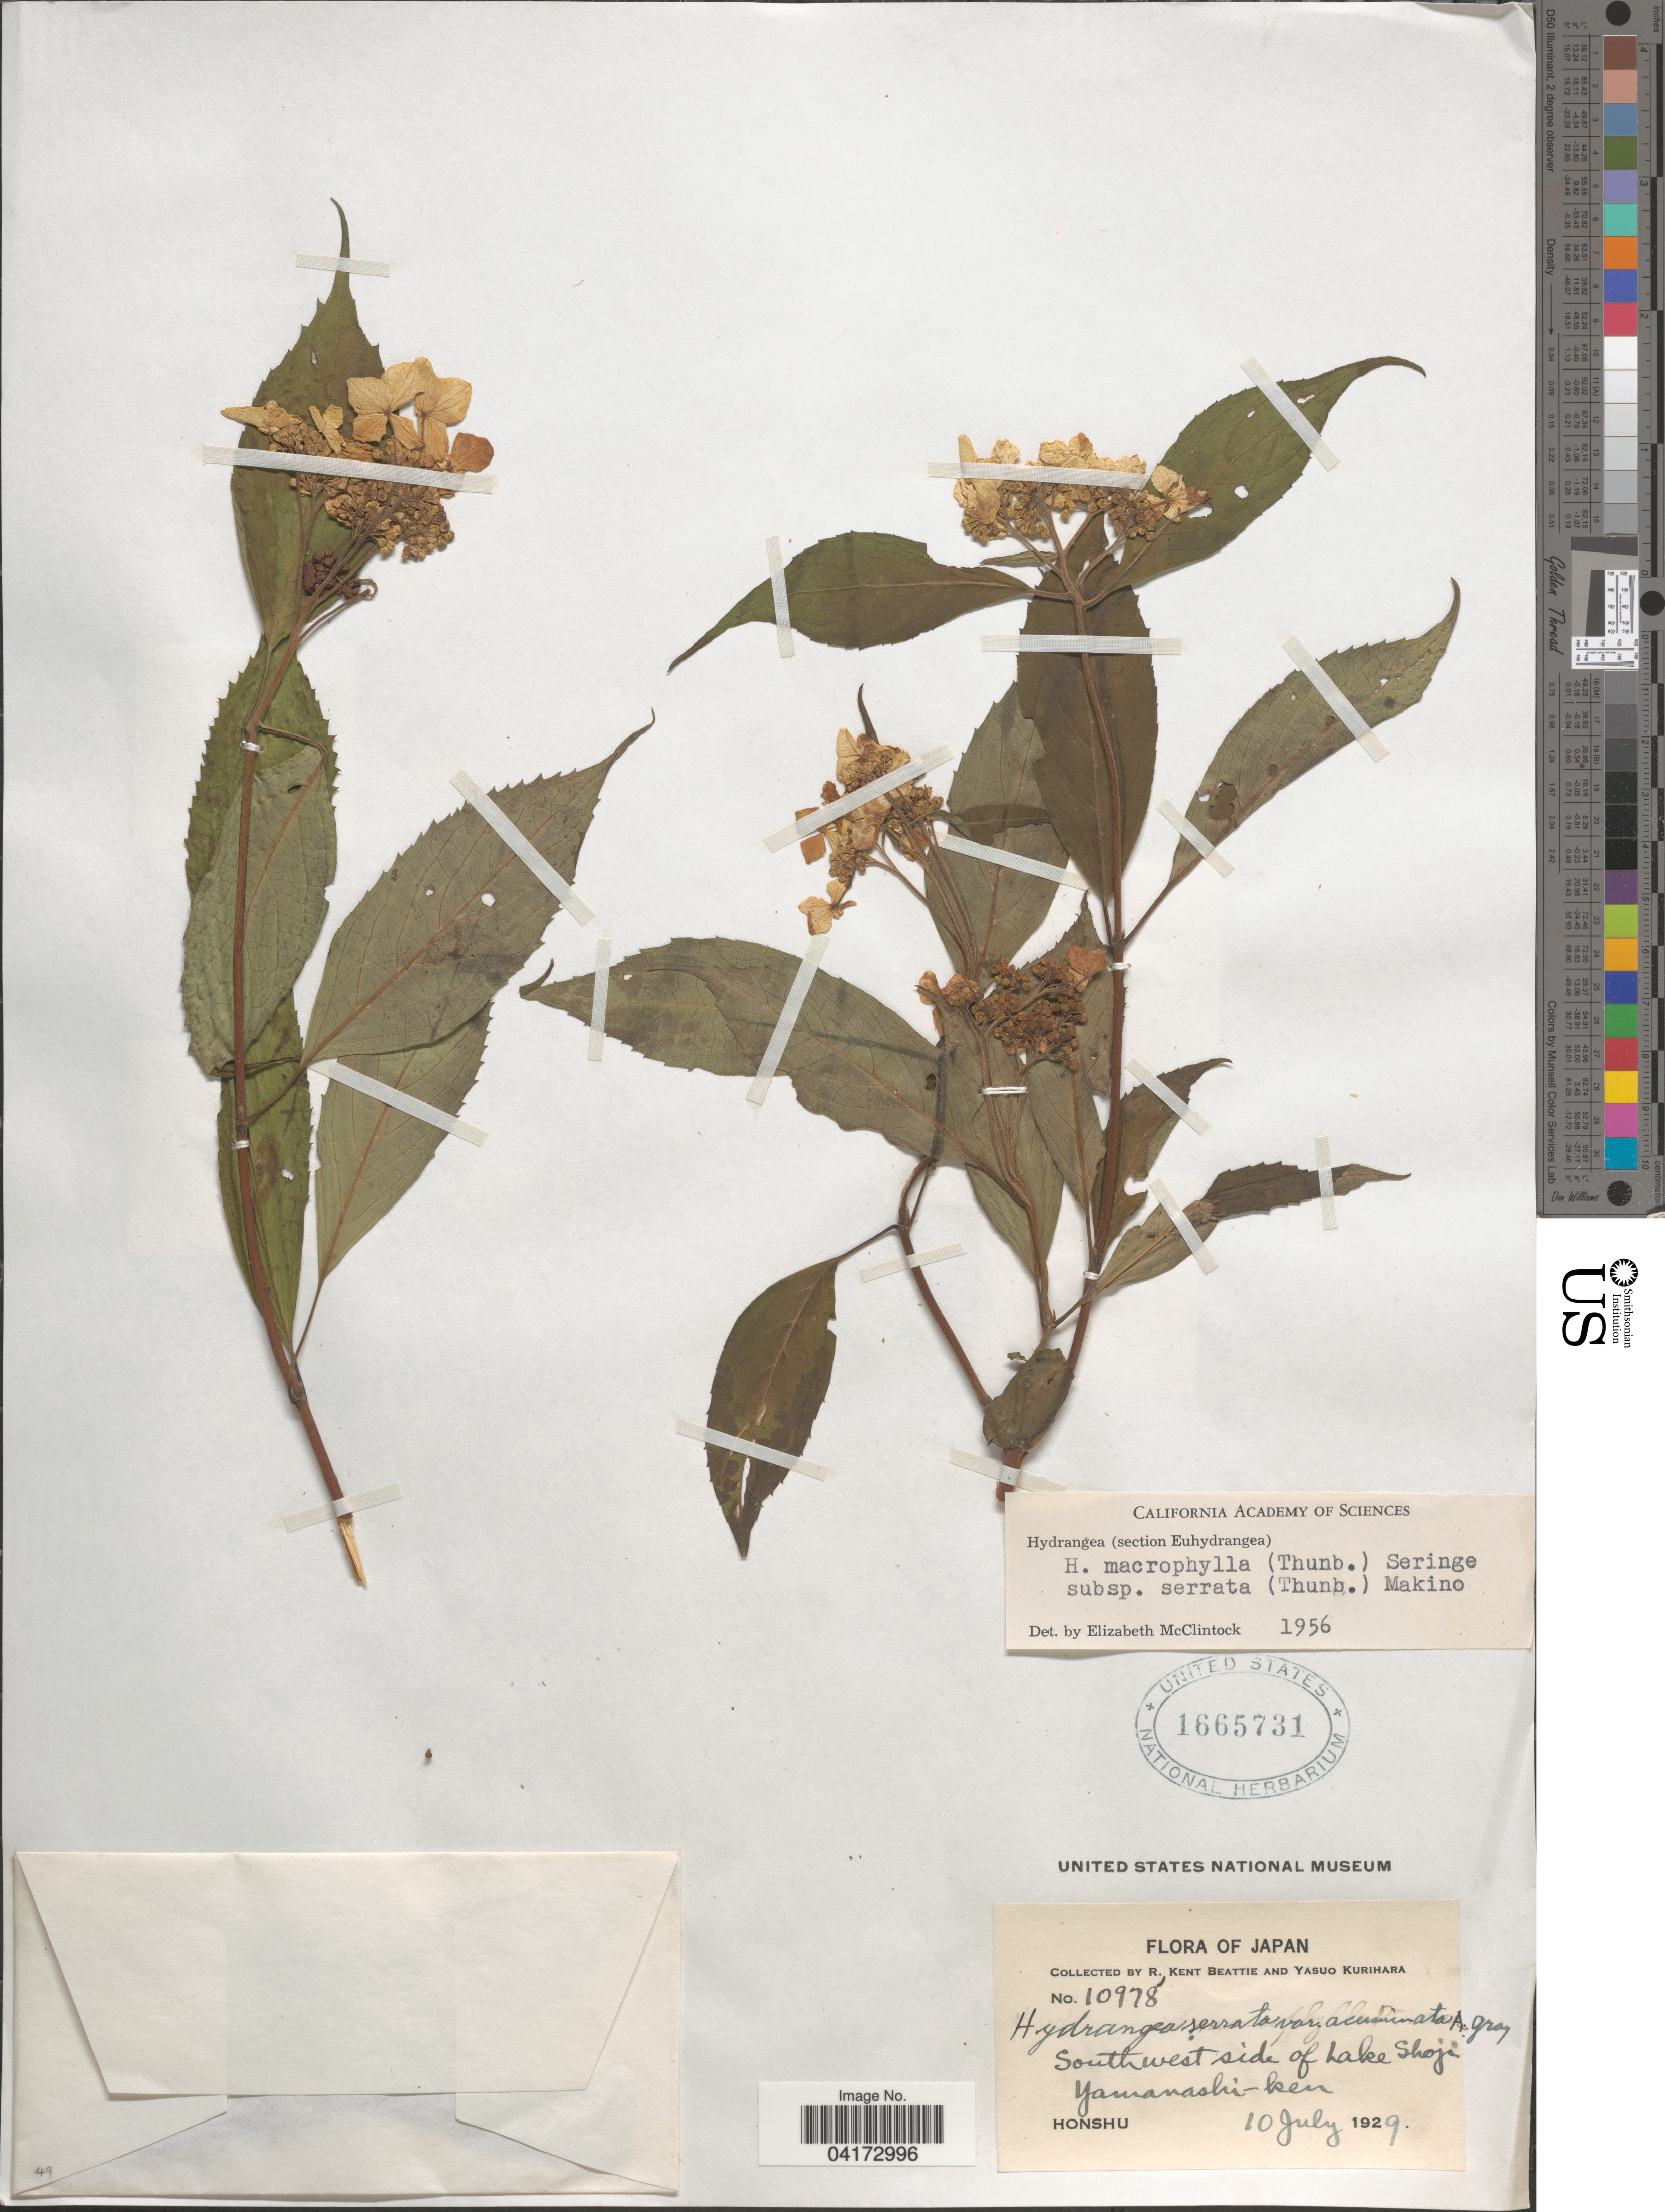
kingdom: Plantae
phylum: Tracheophyta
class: Magnoliopsida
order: Cornales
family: Hydrangeaceae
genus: Hydrangea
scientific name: Hydrangea macrophylla subsp. serrata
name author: (Thunb.) Makino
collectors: R. K. Beattie & Y. Kurihara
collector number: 10978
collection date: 1929-07-10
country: Japan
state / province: Yamanasi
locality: Southwest side of Lake Shoji. Yamanashi-ken. Honshu.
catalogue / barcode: US 1665731